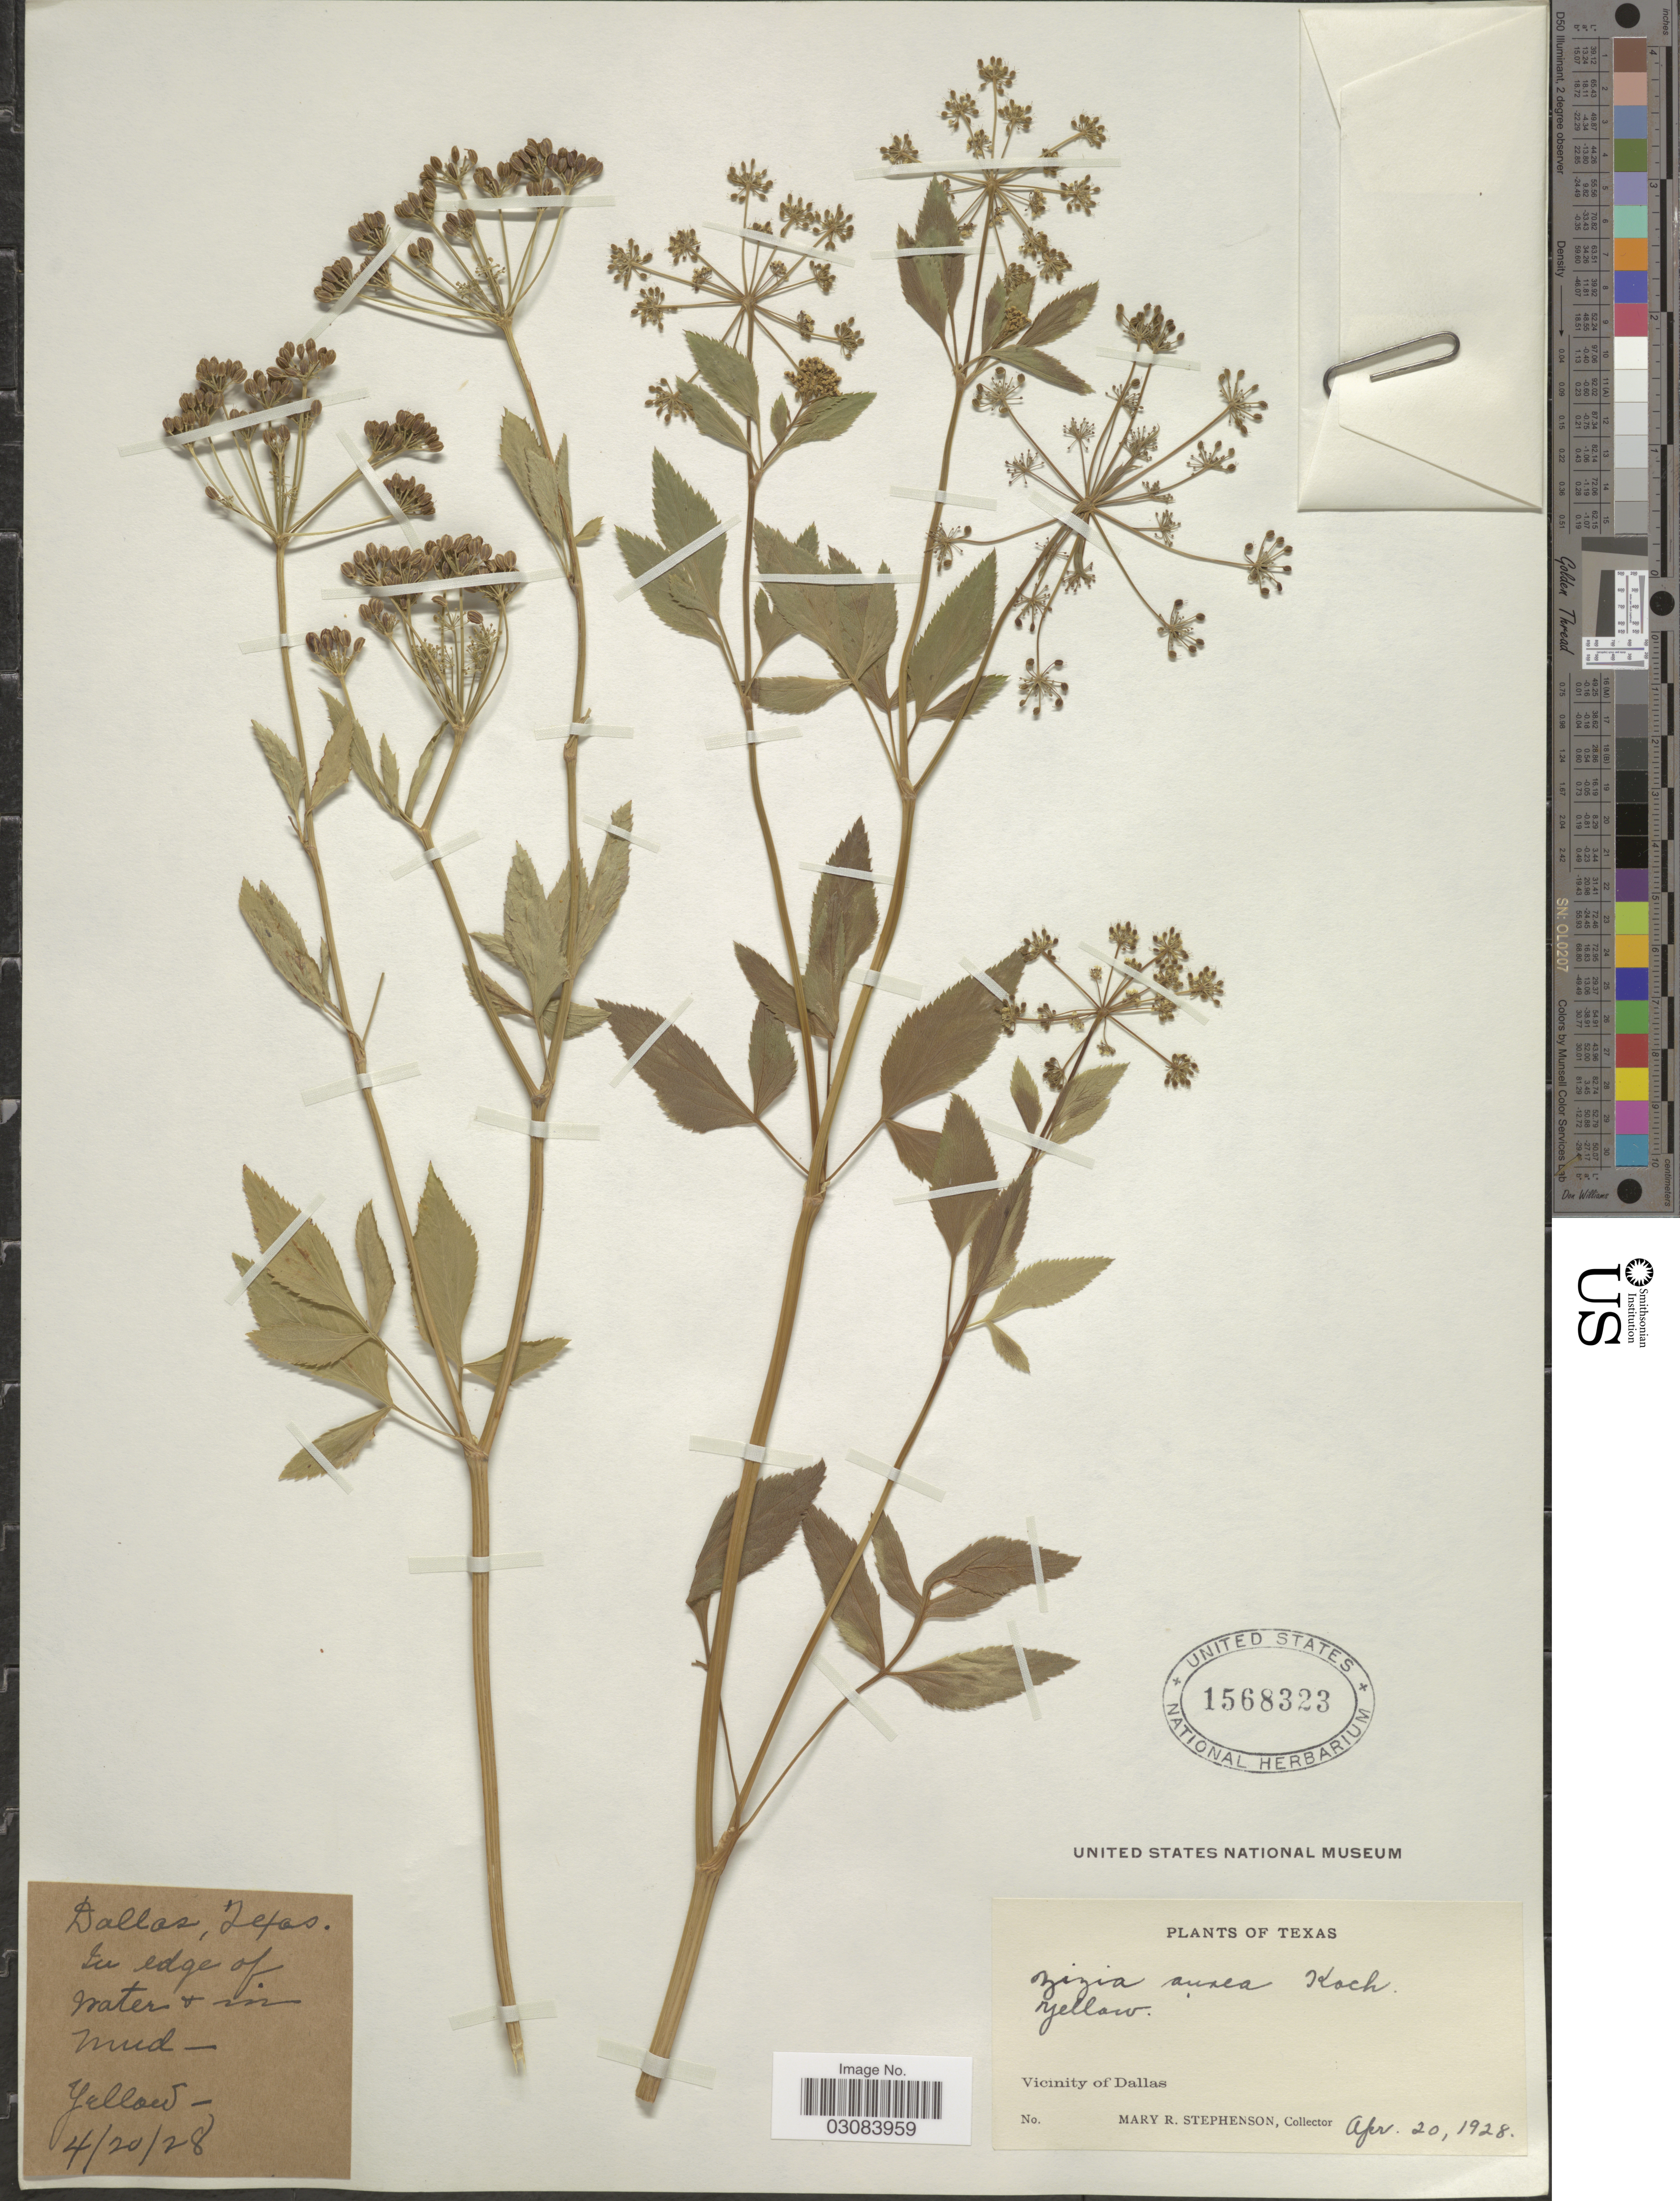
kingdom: Plantae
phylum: Tracheophyta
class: Magnoliopsida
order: Apiales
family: Apiaceae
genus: Zizia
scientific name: Zizia aurea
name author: (L.) Koch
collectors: M. Stephenson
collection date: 1928-04-20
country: United States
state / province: Texas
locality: Vicinity of Dallas.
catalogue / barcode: US 1568323